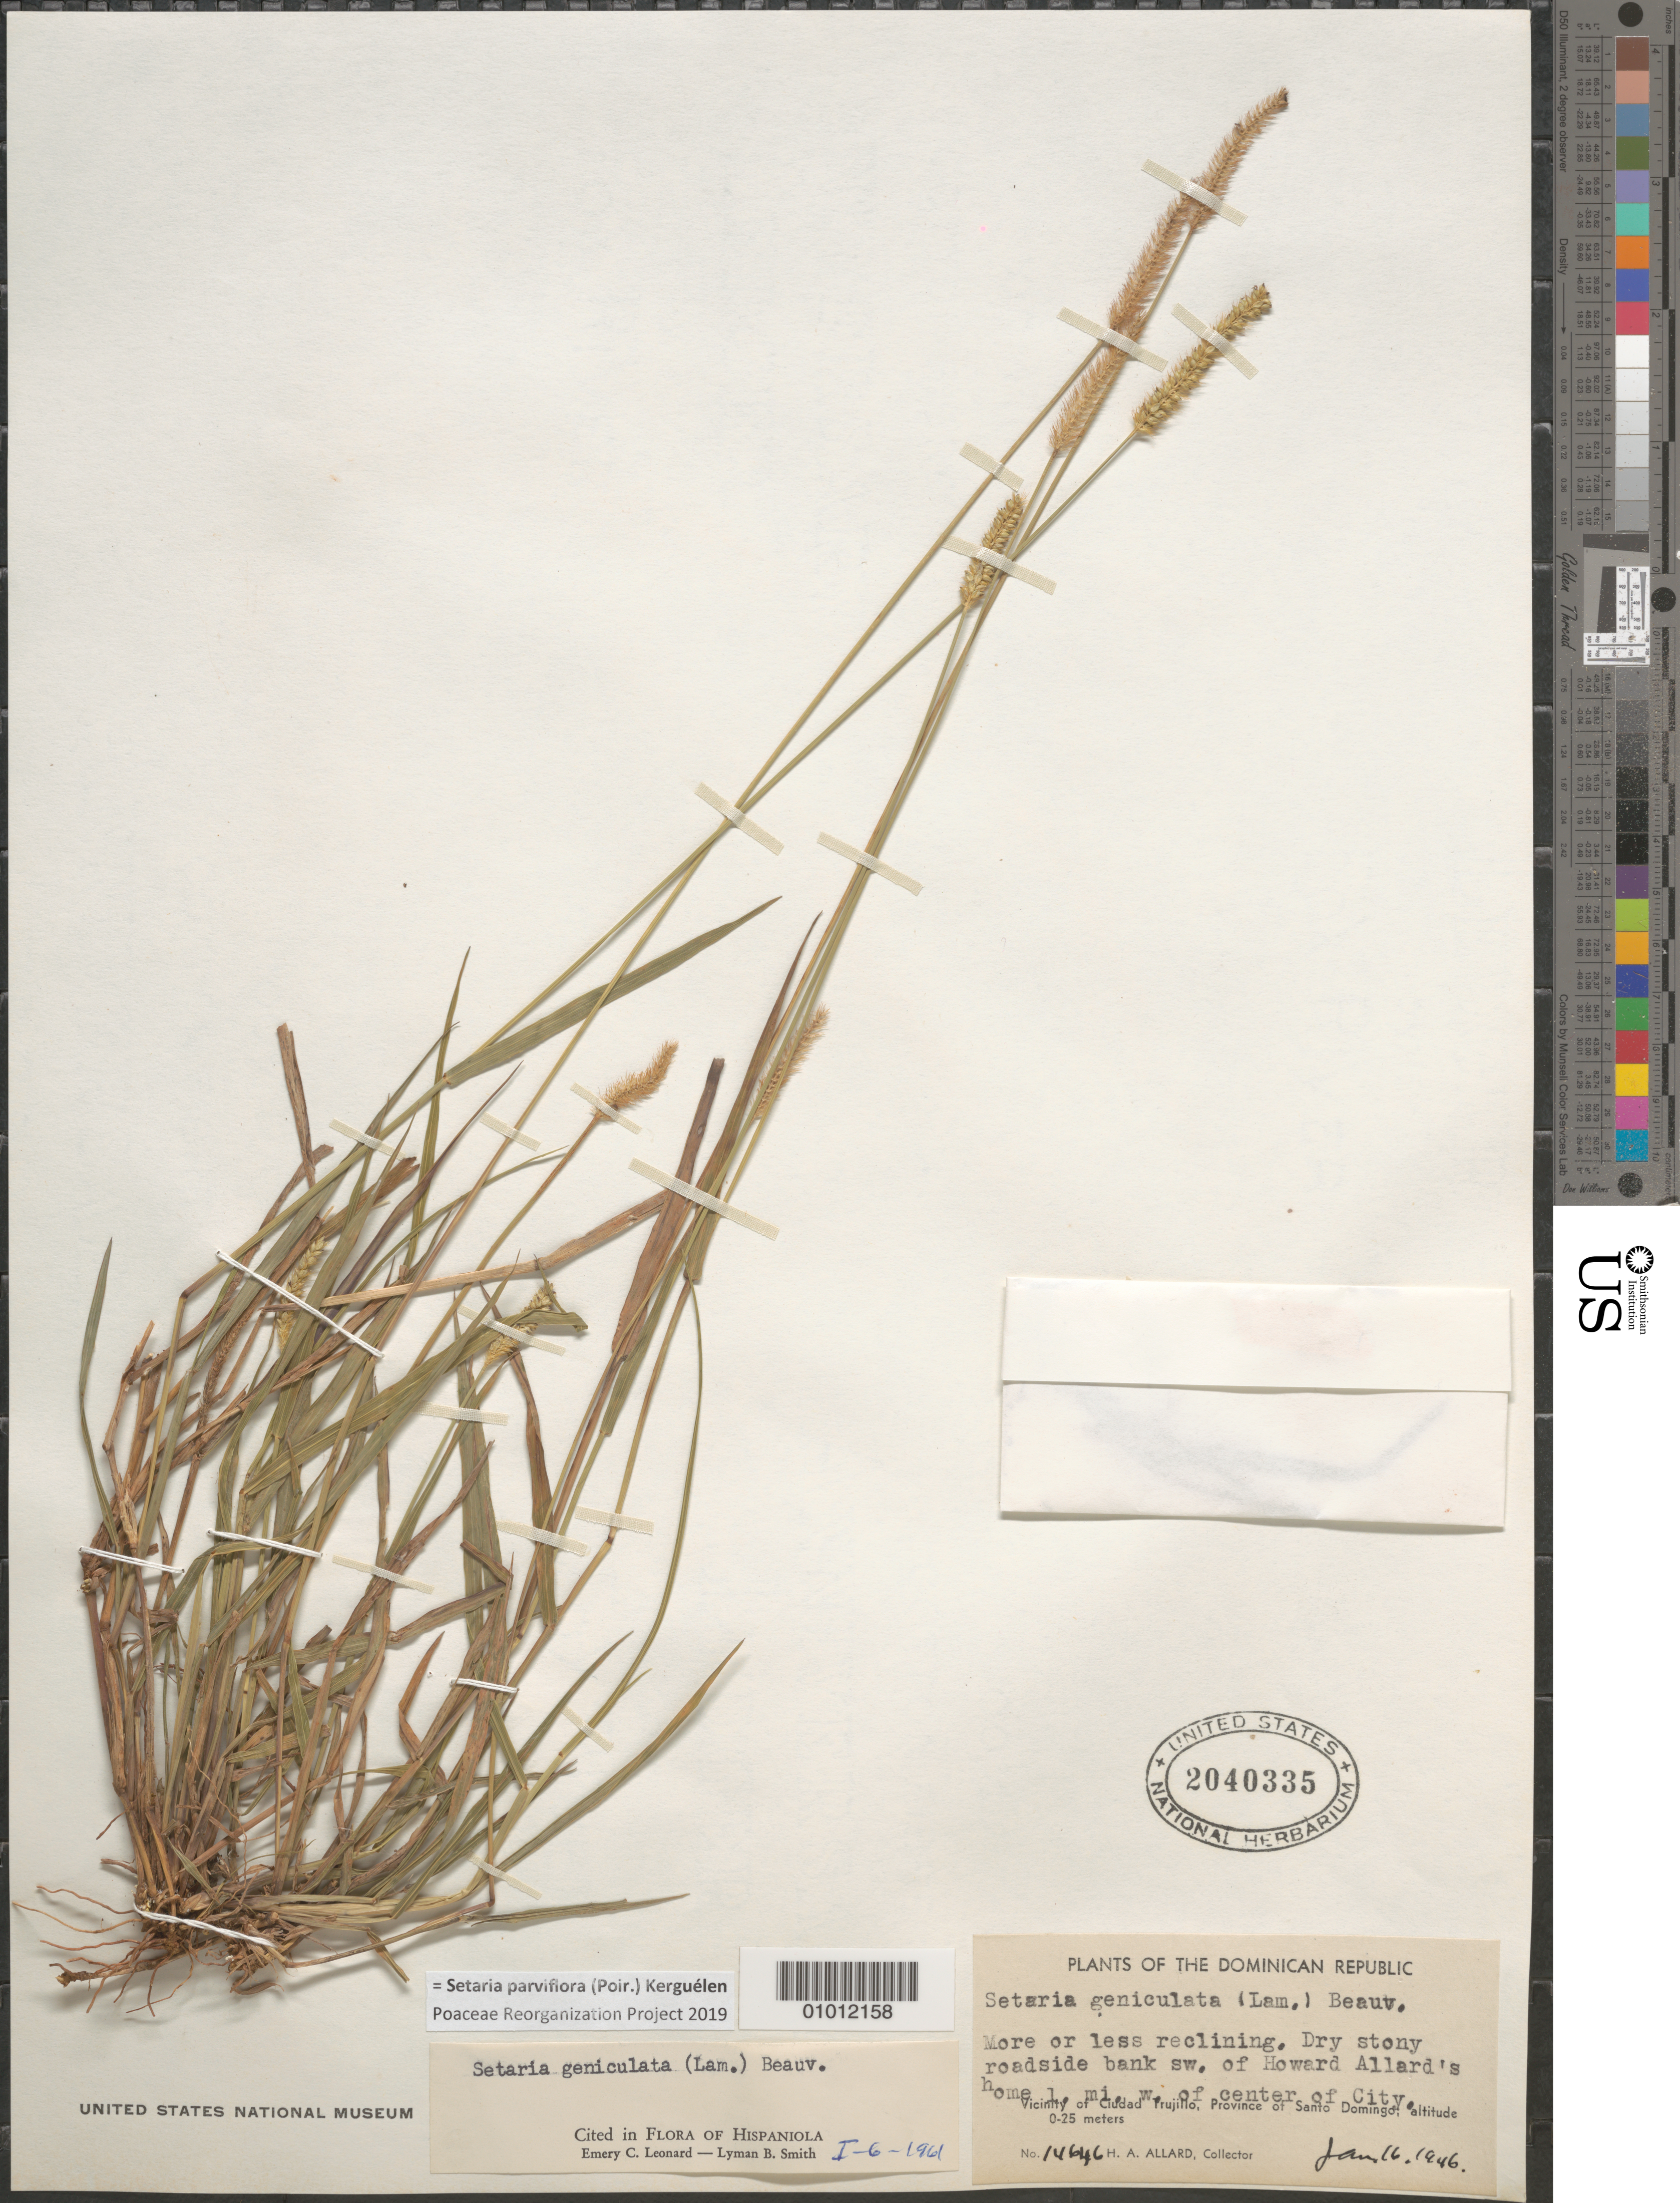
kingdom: Plantae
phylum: Tracheophyta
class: Liliopsida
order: Poales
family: Poaceae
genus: Setaria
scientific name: Setaria parviflora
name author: (Poir.) Kerguélen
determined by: Poaceae Reorganization Project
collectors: H. A. Allard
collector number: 14646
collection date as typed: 16 Jan 1946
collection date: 1946-01-16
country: Dominican Republic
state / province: La Vega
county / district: Santo Domingo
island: Hispaniola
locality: Vicinity of Ciudad Trujillo, Province of Santo Domingo, SW of Howard Allard's home, 1 mile W of center of city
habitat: dry stony roadside bank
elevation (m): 0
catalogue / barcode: US 2040335